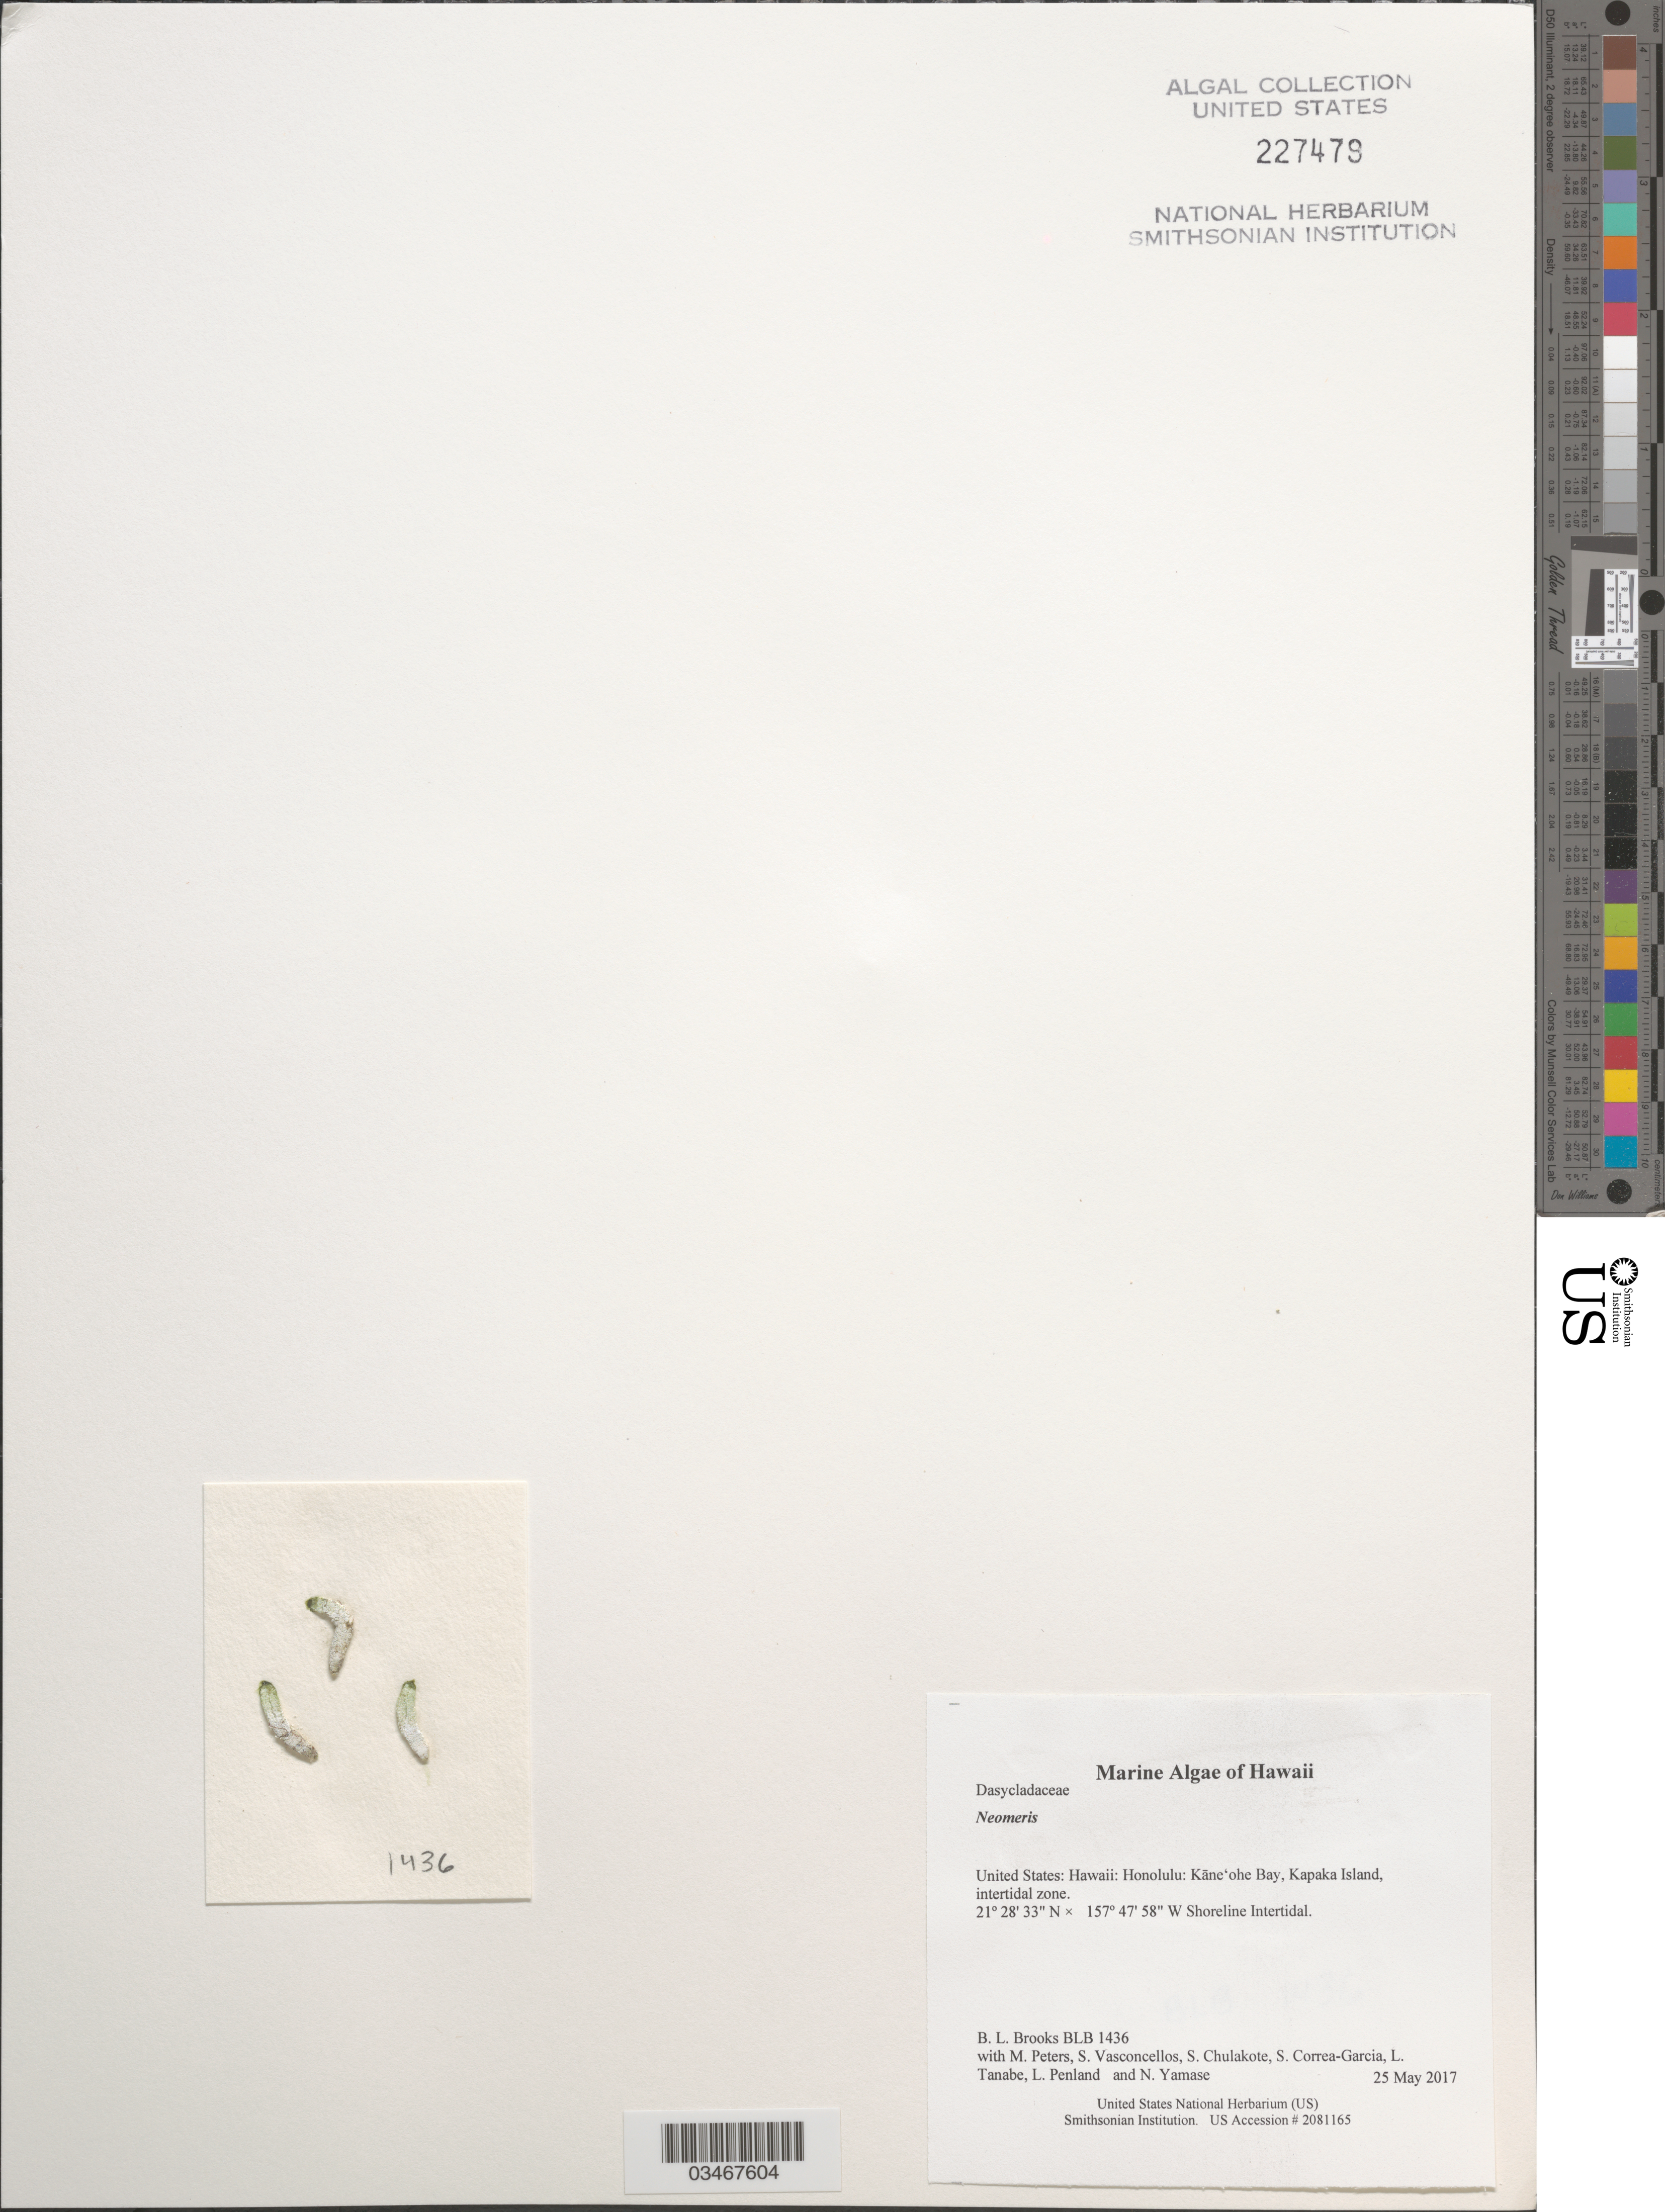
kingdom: Plantae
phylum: Chlorophyta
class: Ulvophyceae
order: Dasycladales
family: Dasycladaceae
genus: Neomeris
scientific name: Neomeris sp.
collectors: B. Brooks, M. Peters, S. Vasconcellos, S. Chulakote & et al.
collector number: BLB 1436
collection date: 2017-05-25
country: United States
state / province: Hawaii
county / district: Honolulu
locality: Honolulu: Kāne'ohe Bay, Kapaka Island, intertidal zone.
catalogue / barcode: US 227479